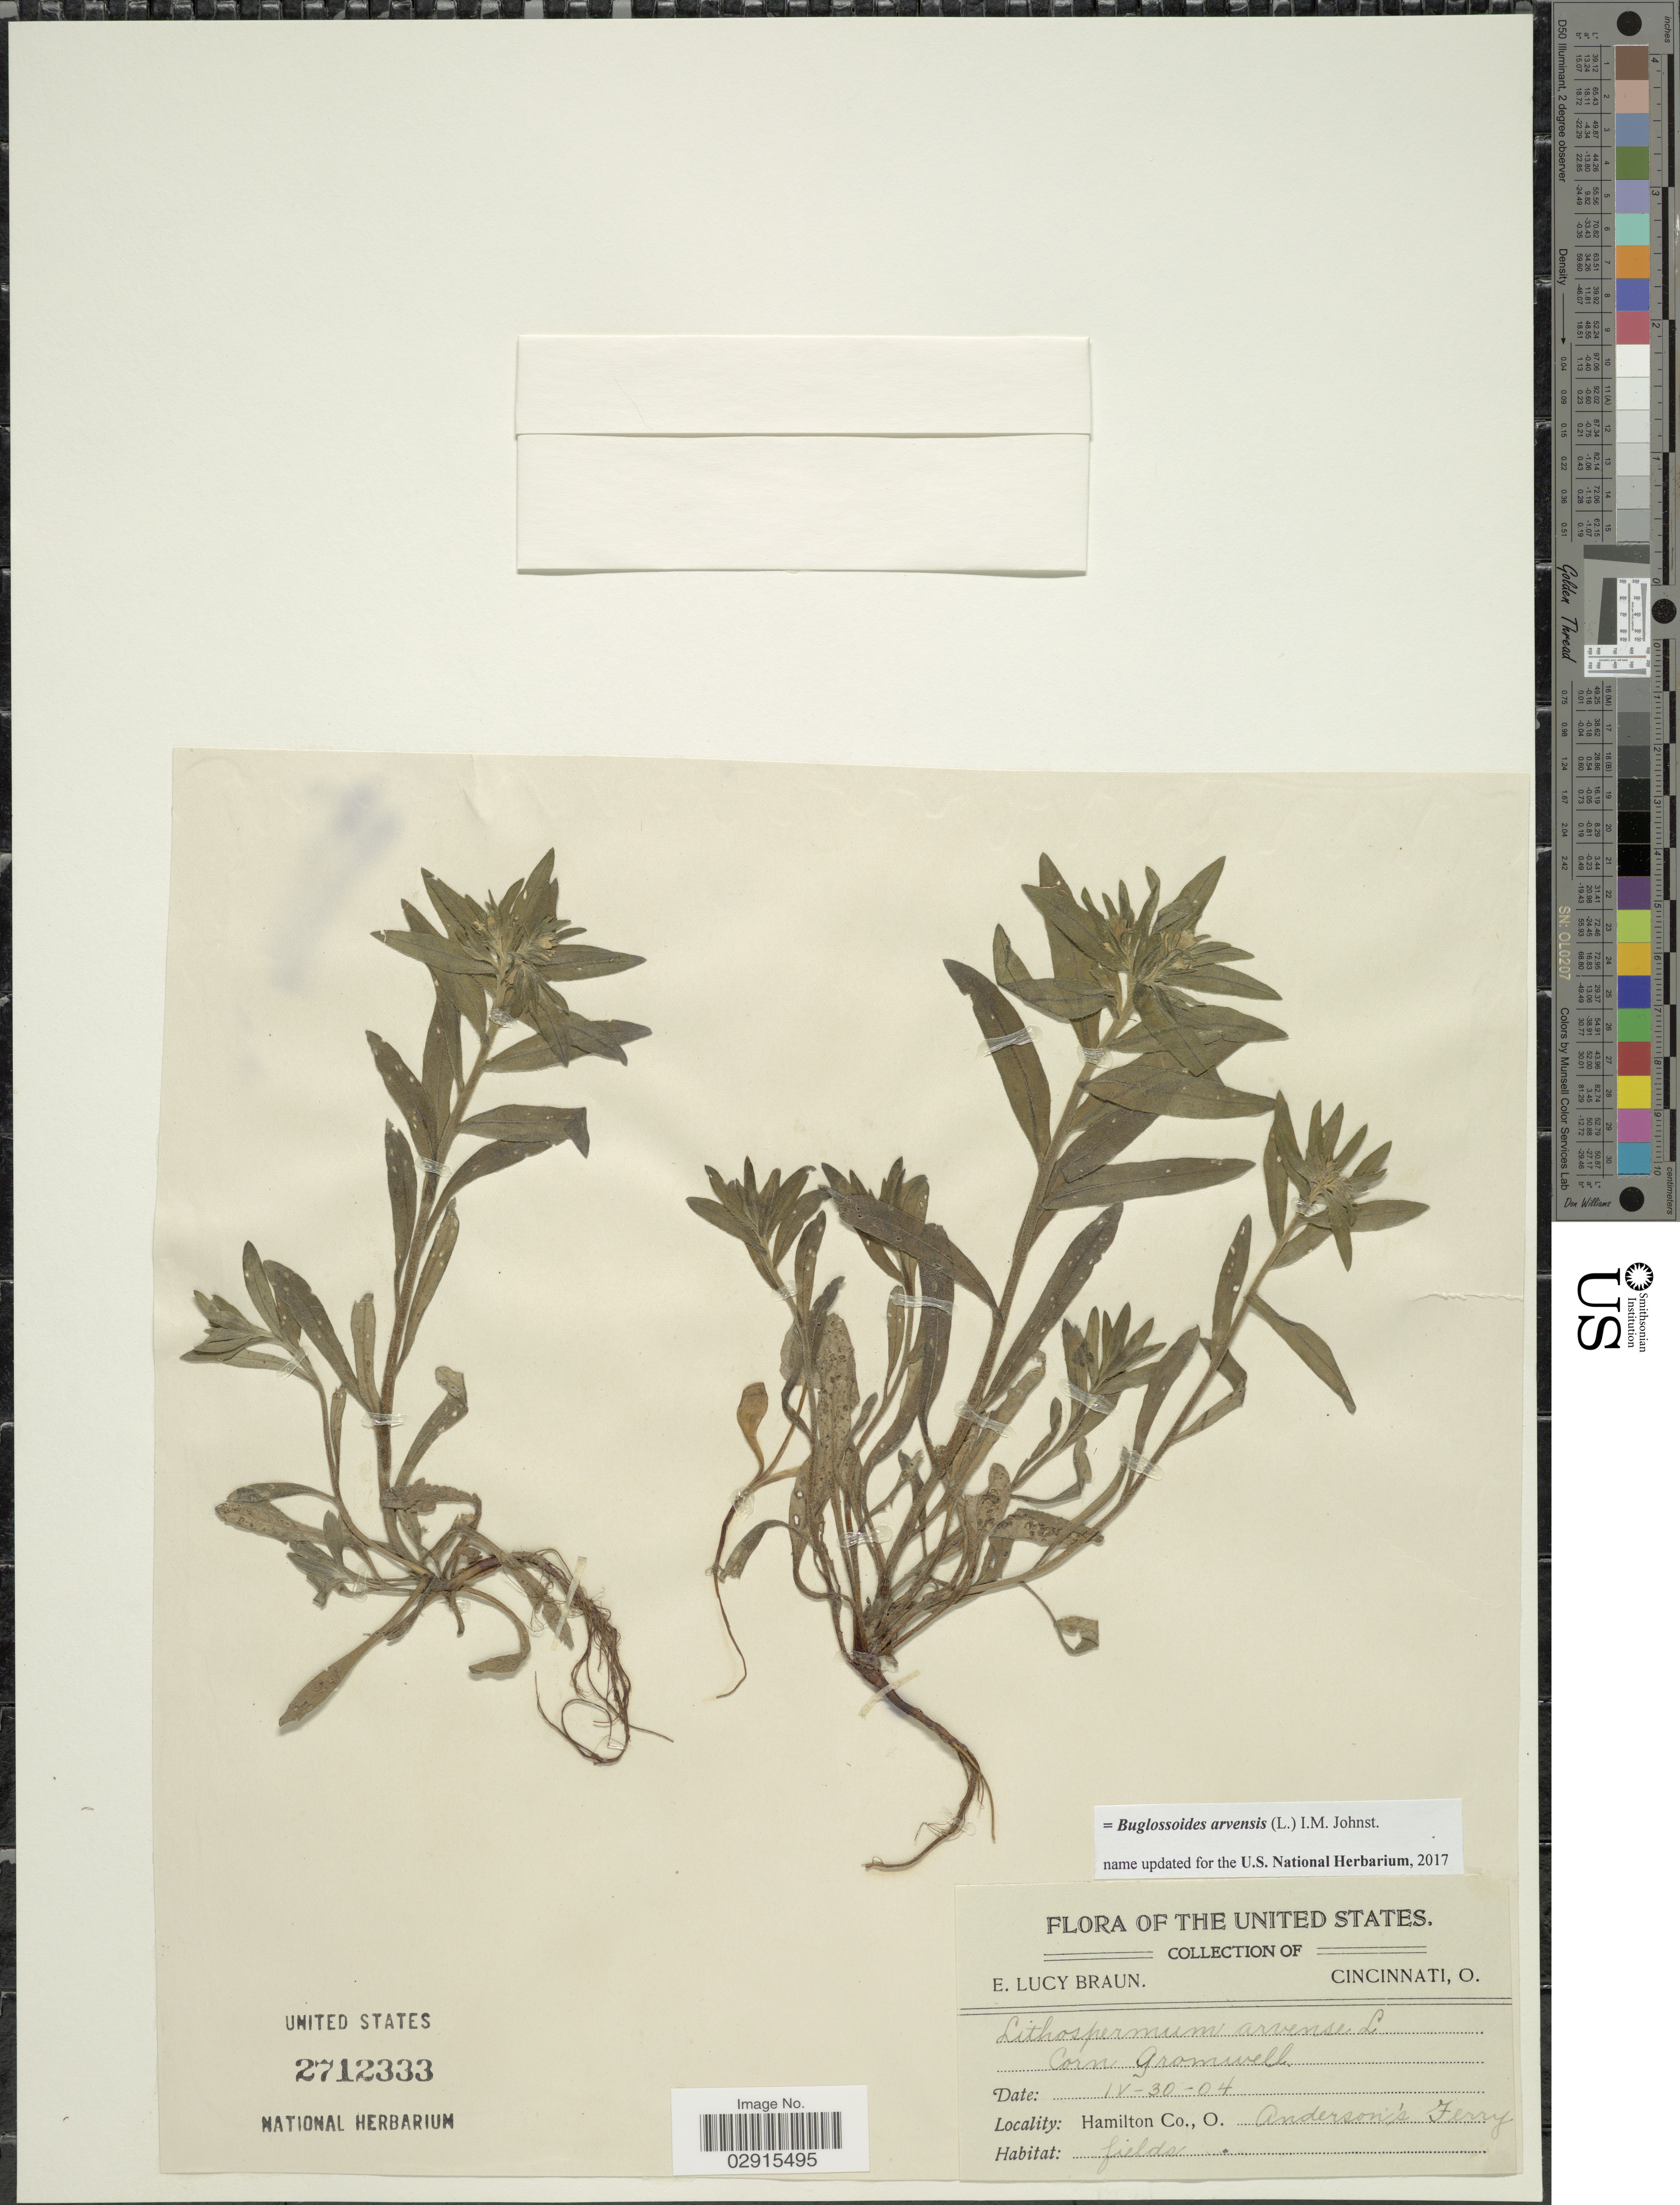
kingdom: Plantae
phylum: Tracheophyta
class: Magnoliopsida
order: Boraginales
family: Boraginaceae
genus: Buglossoides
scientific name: Buglossoides arvensis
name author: (L.) I.M. Johnst.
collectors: E. L. Braun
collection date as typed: Transcribed d/m/y: 30/4/4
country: United States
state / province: Ohio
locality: Hamilton Co., Anderson's Ferry.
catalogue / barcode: US 2712333